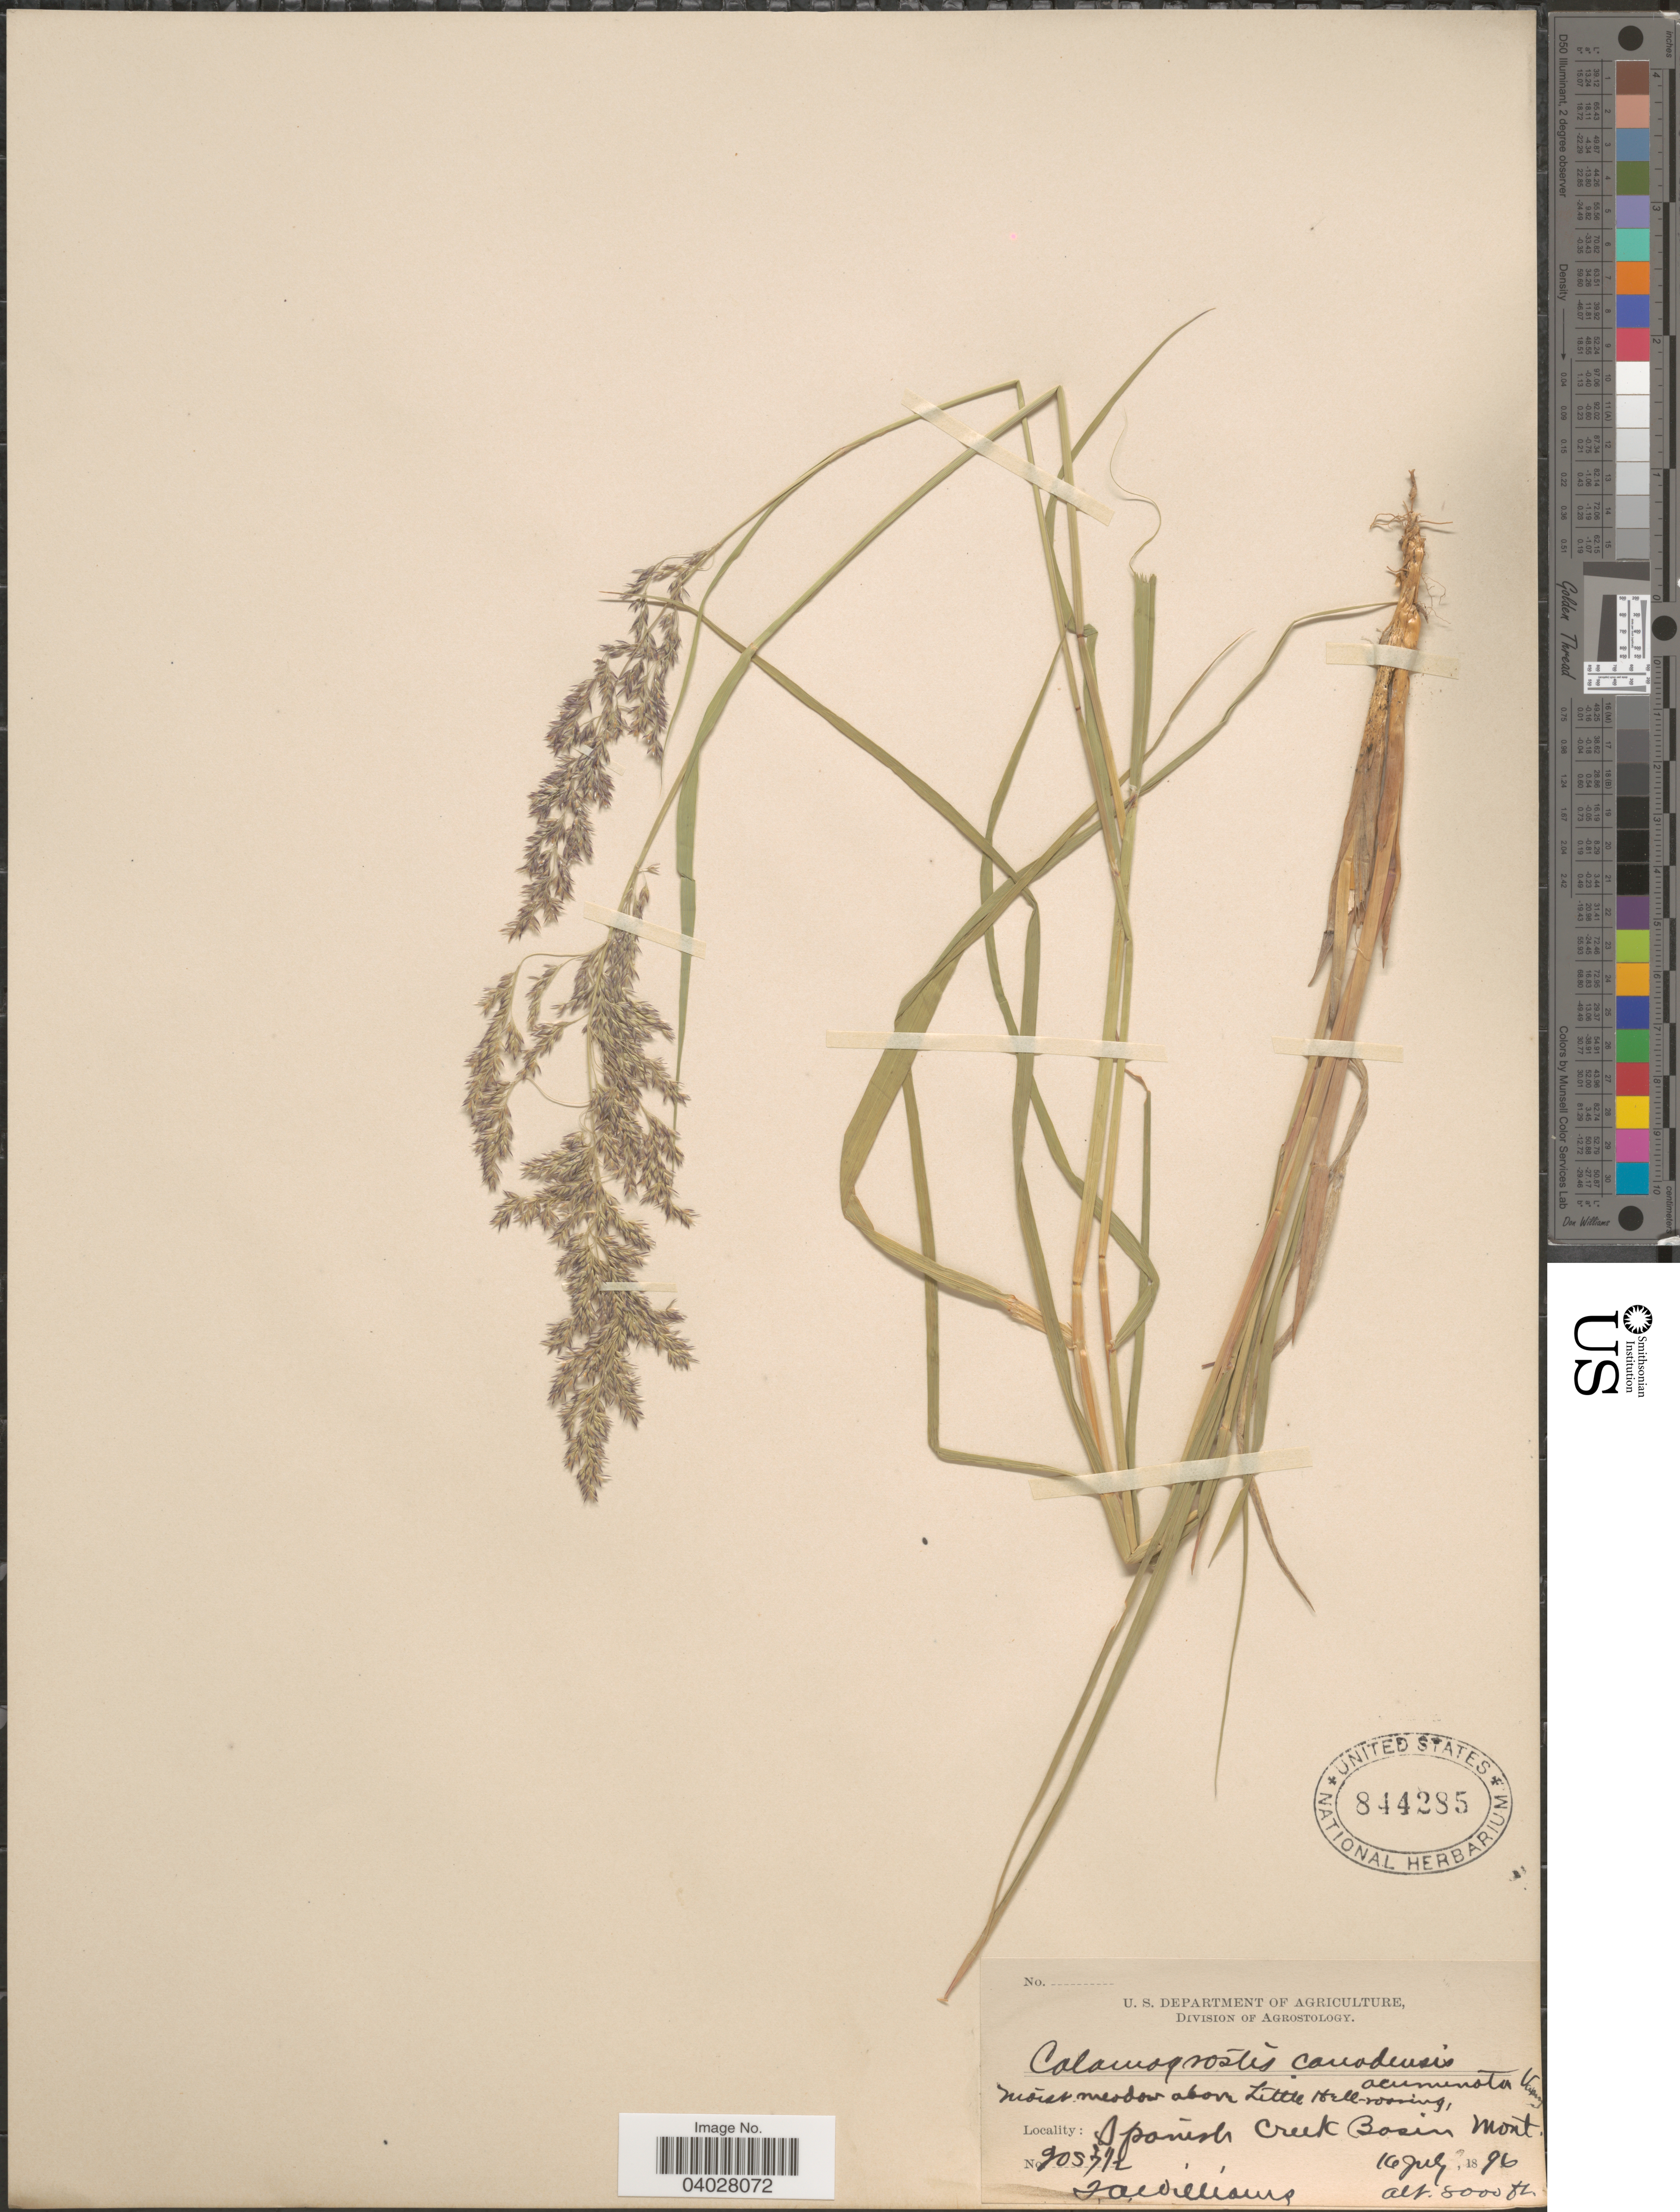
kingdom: Plantae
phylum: Tracheophyta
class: Liliopsida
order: Poales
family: Poaceae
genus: Calamagrostis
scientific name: Calamagrostis canadensis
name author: (Michx.) P. Beauv.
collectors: J. A. Williams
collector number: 205342*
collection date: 1896-07-16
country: United States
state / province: Montana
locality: Moist meadow above Little Hell-roaring, Spanish Creek Basin.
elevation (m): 2438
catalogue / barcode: US 844285